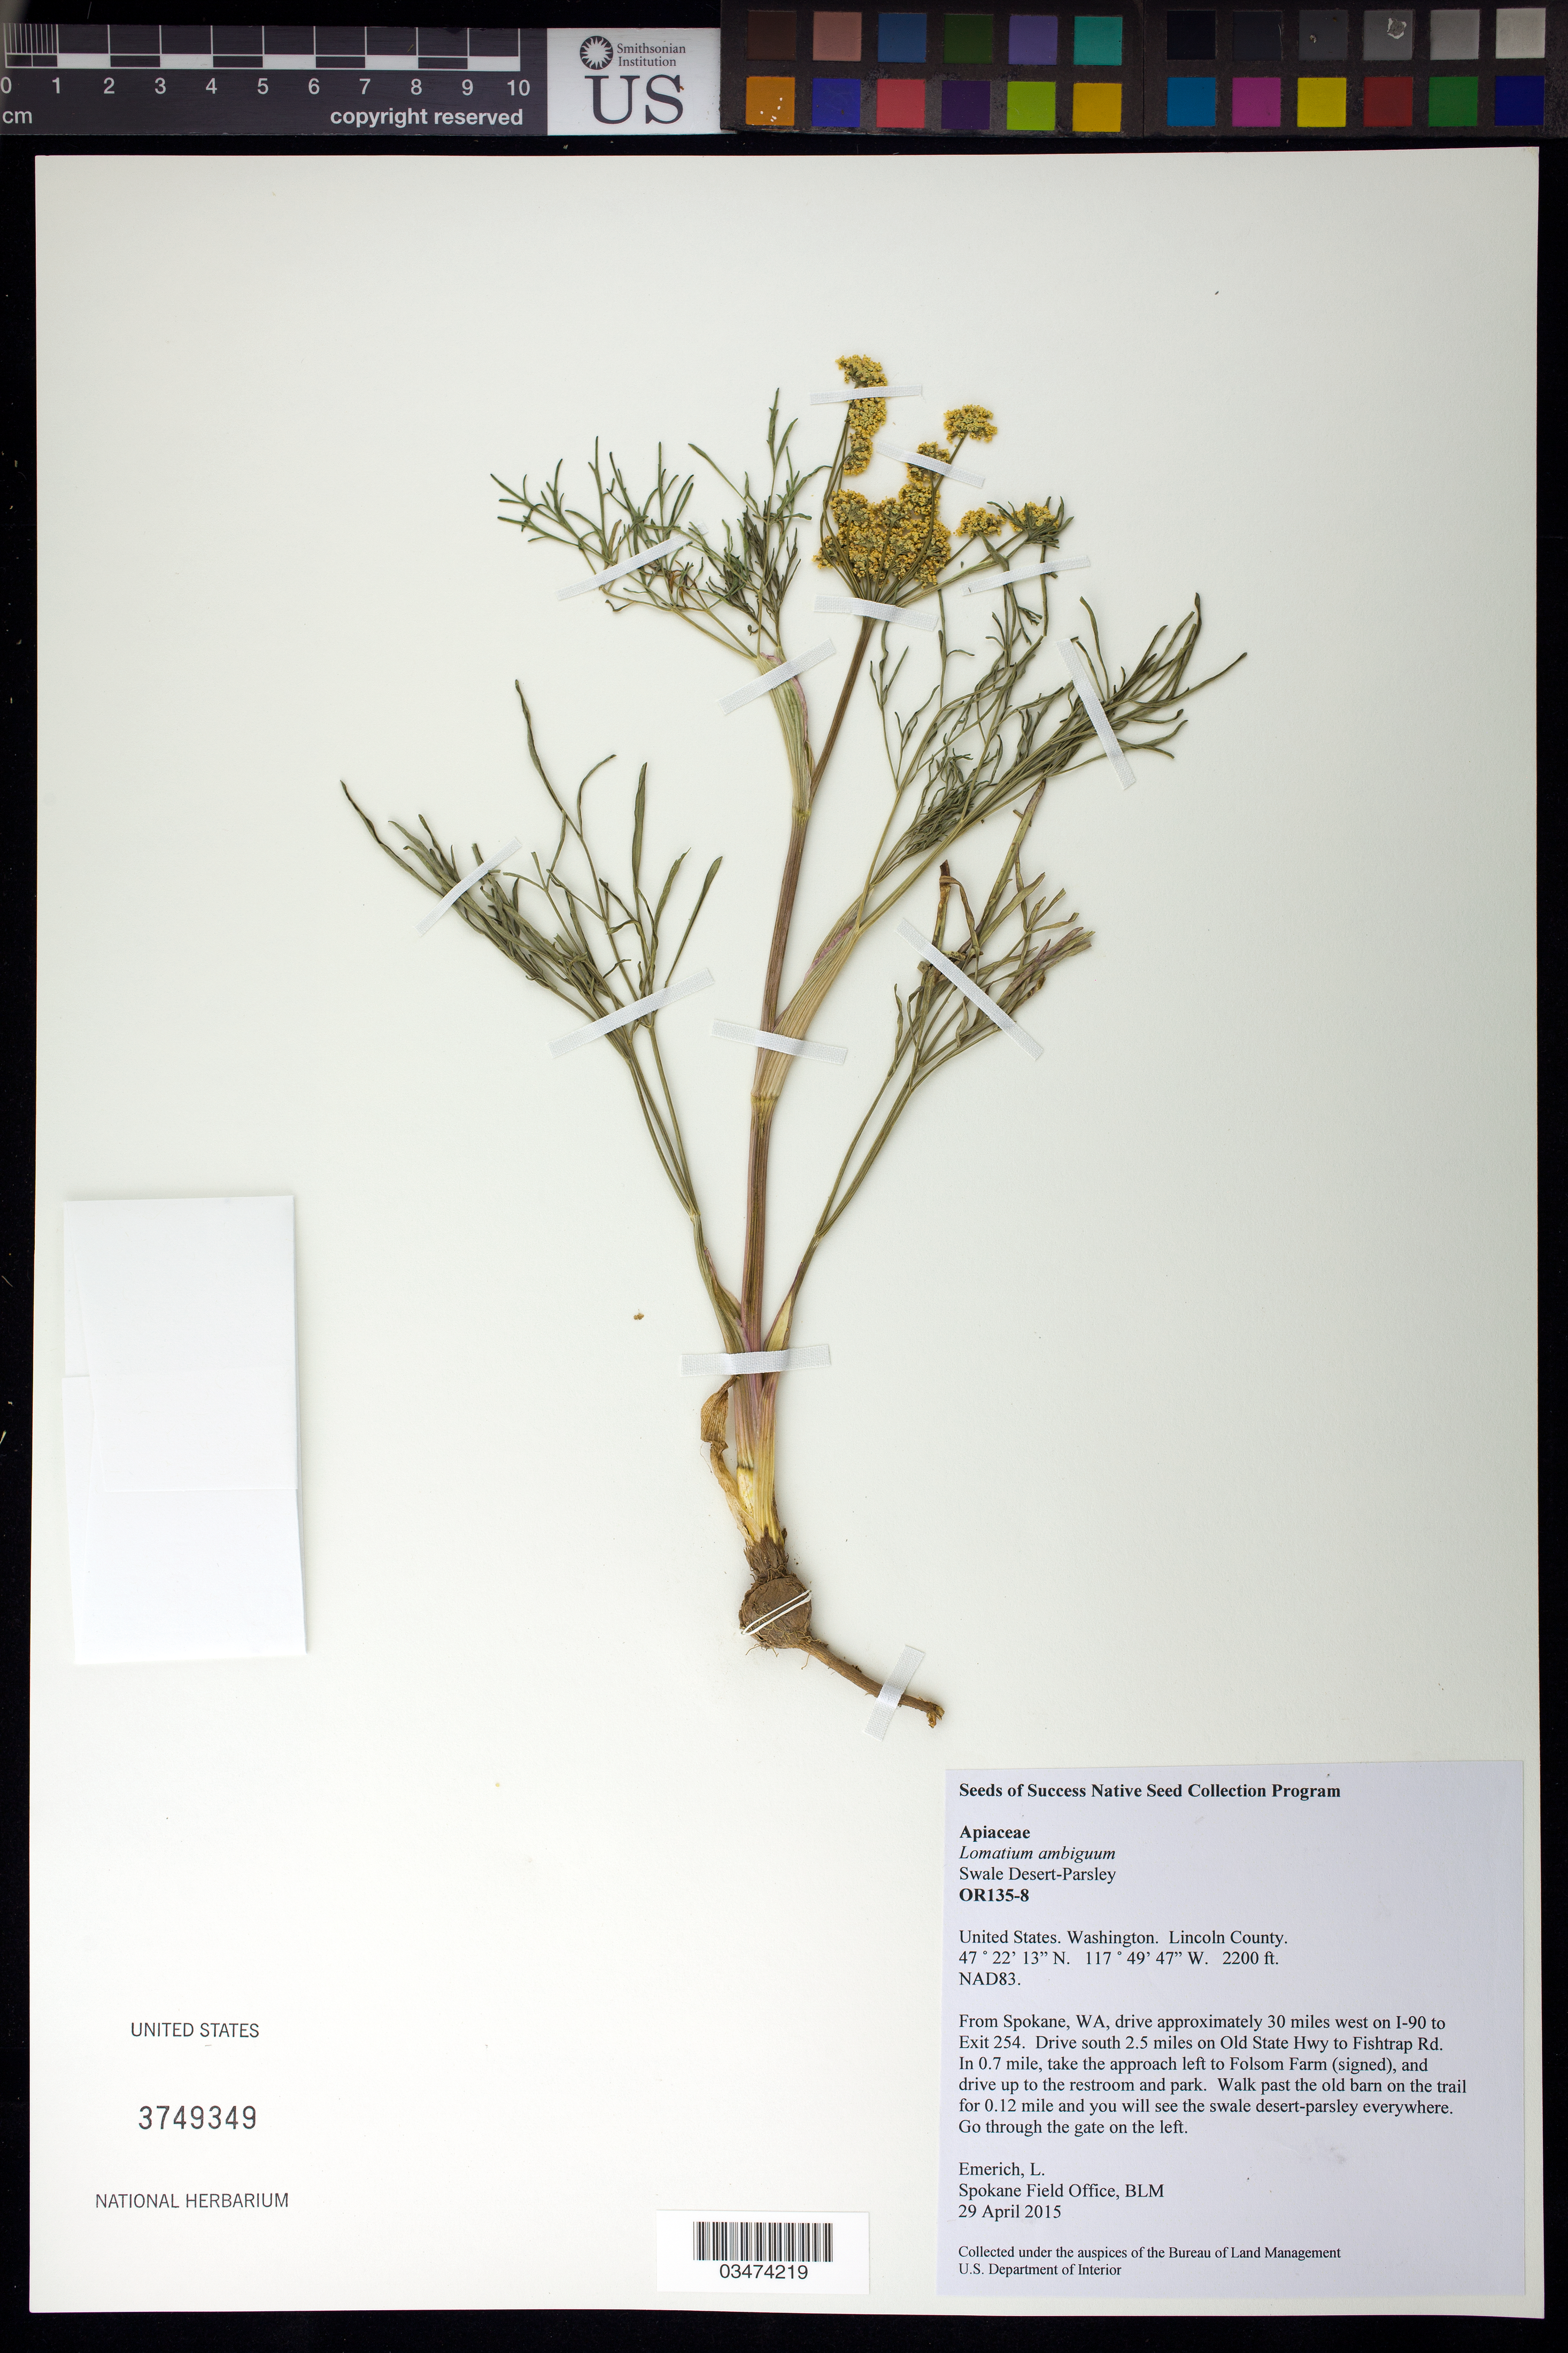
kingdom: Plantae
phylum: Tracheophyta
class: Magnoliopsida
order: Apiales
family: Apiaceae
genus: Lomatium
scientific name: Lomatium ambiguum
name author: (Nutt.) Coult. & Rose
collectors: L. Emerich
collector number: OR135-8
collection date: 2015-04-29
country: United States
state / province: Washington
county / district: Lincoln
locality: Fishtrap Lake Rec Site, Folsom Farm Vicinity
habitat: shrub-steppe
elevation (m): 671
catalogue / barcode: US 3749349